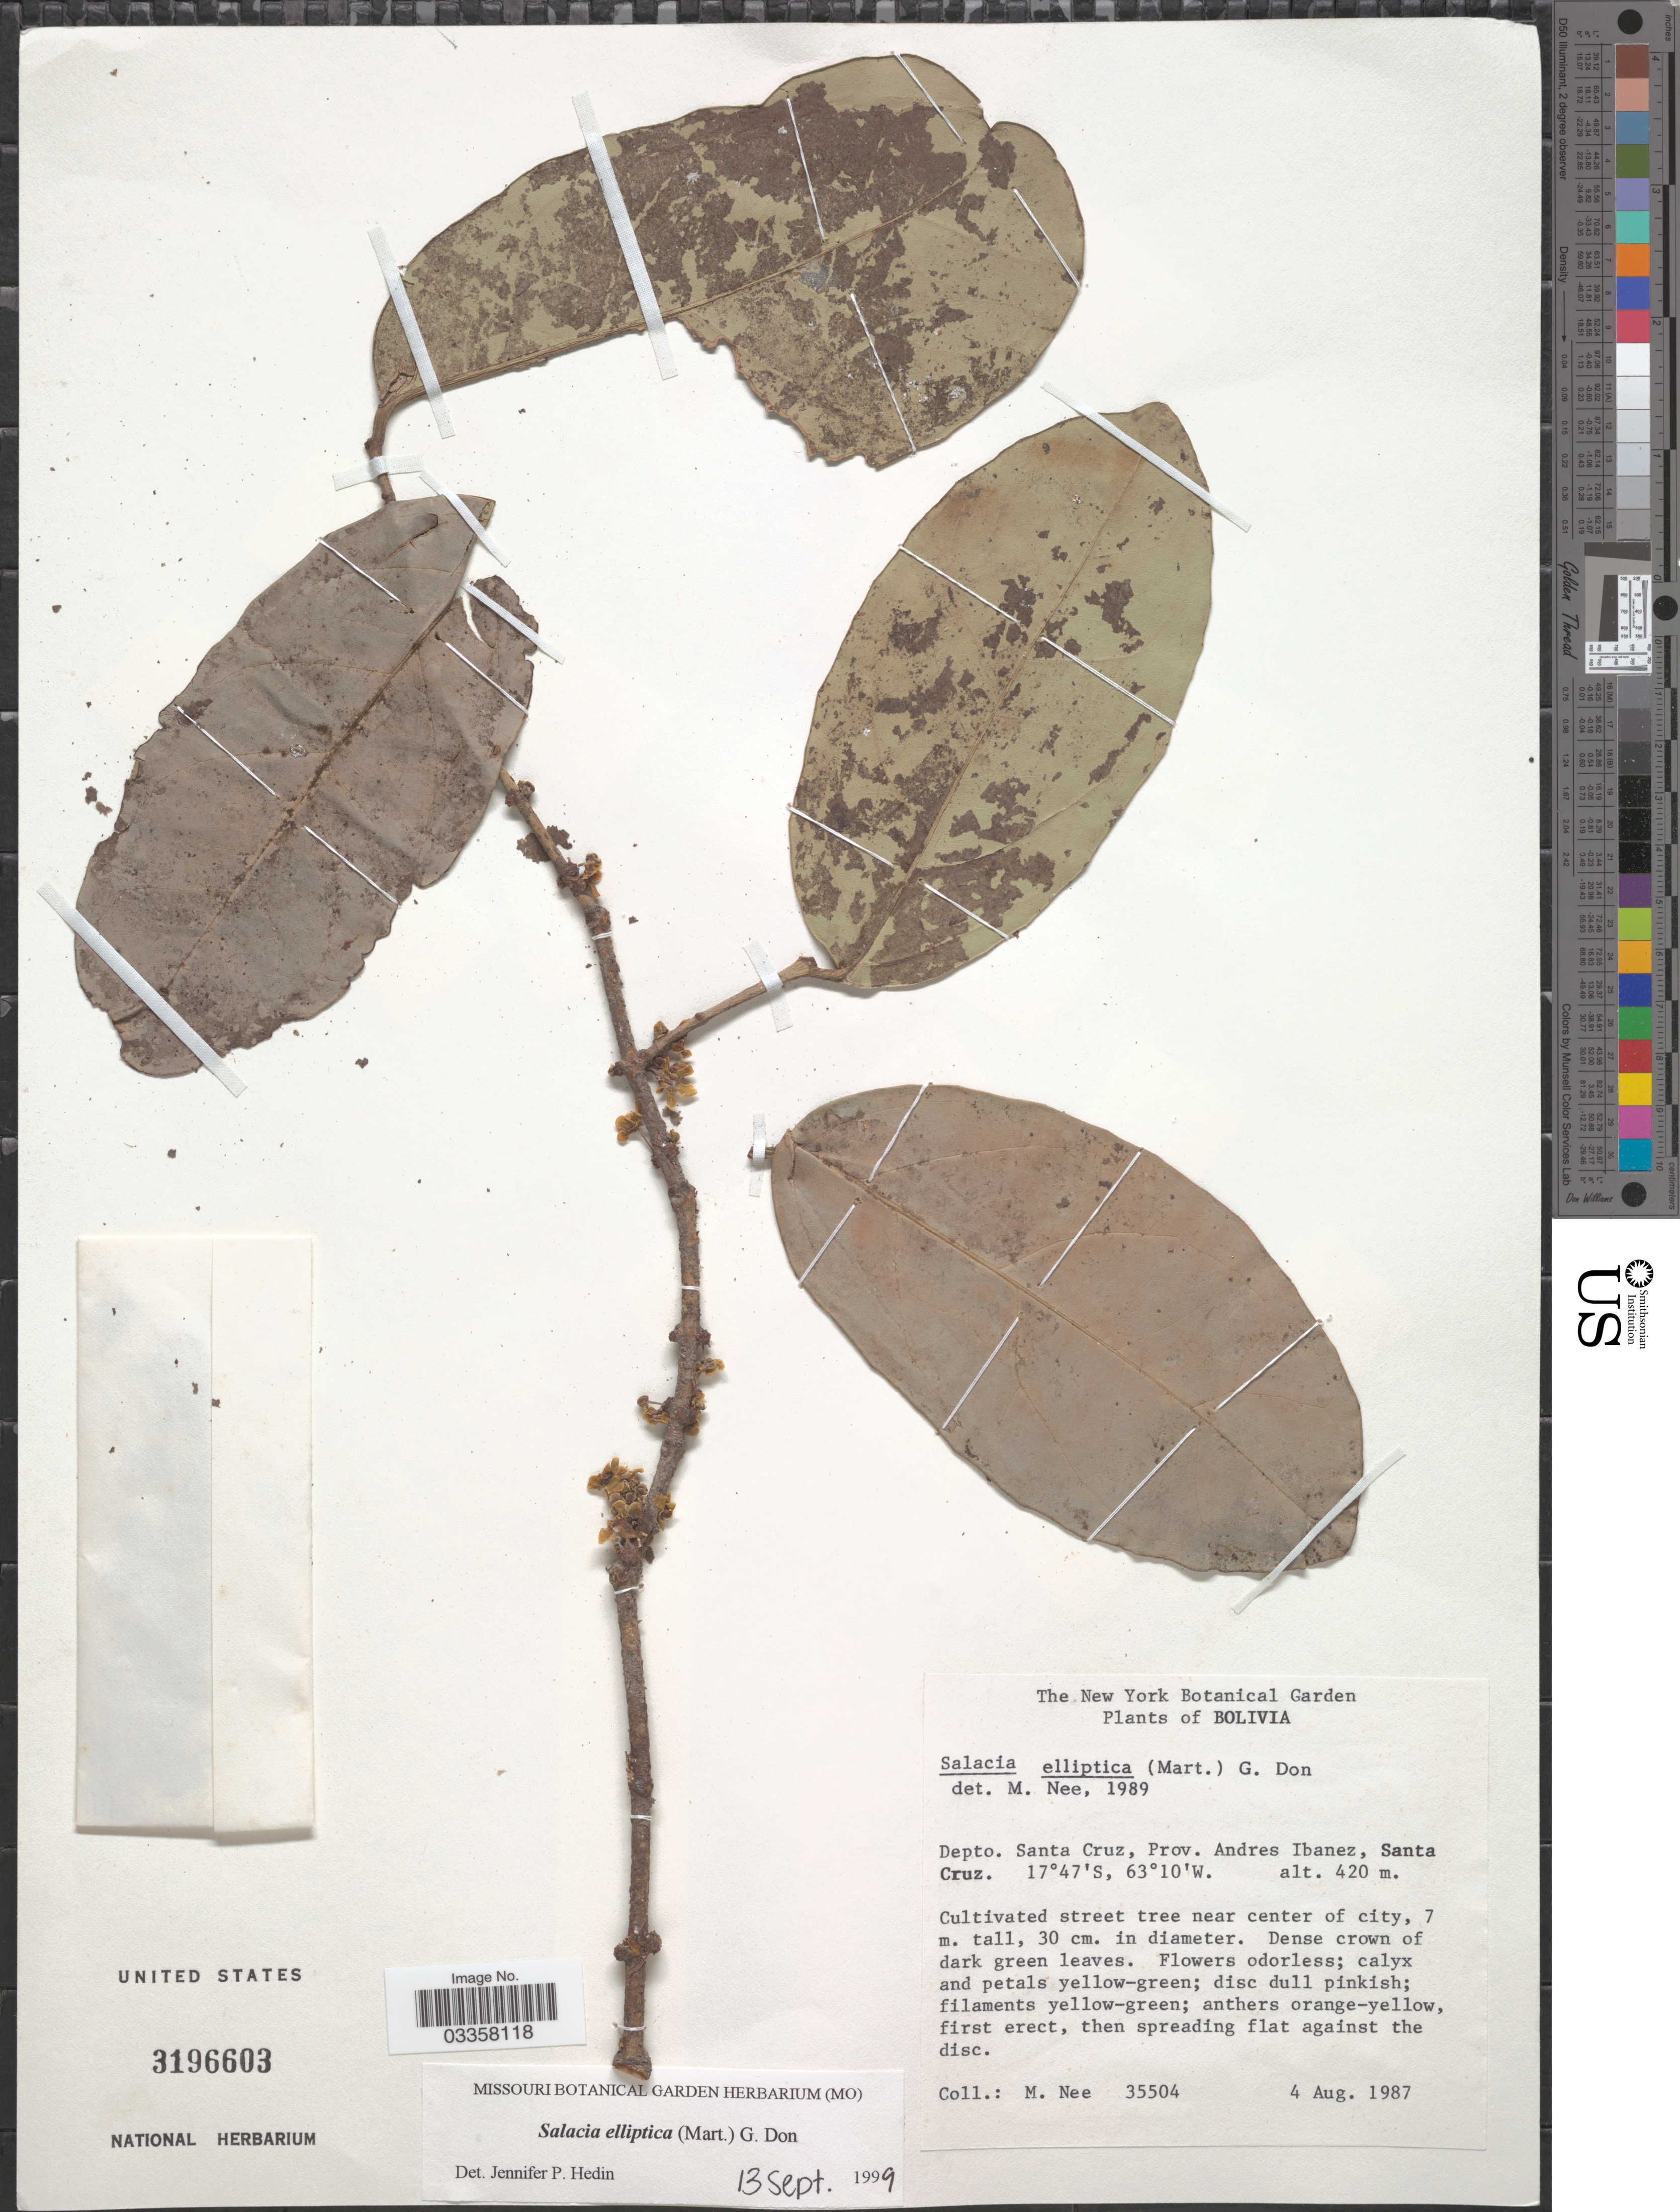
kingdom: Plantae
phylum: Tracheophyta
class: Magnoliopsida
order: Celastrales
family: Celastraceae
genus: Salacia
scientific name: Salacia elliptica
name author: (Mart. ex Schult.) G. Don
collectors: M. Nee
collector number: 35504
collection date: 1987-08-04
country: Bolivia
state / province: Santa Cruz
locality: Depto. Santa Cruz, Prov. Andres Ibanez.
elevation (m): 420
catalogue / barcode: US 3196603